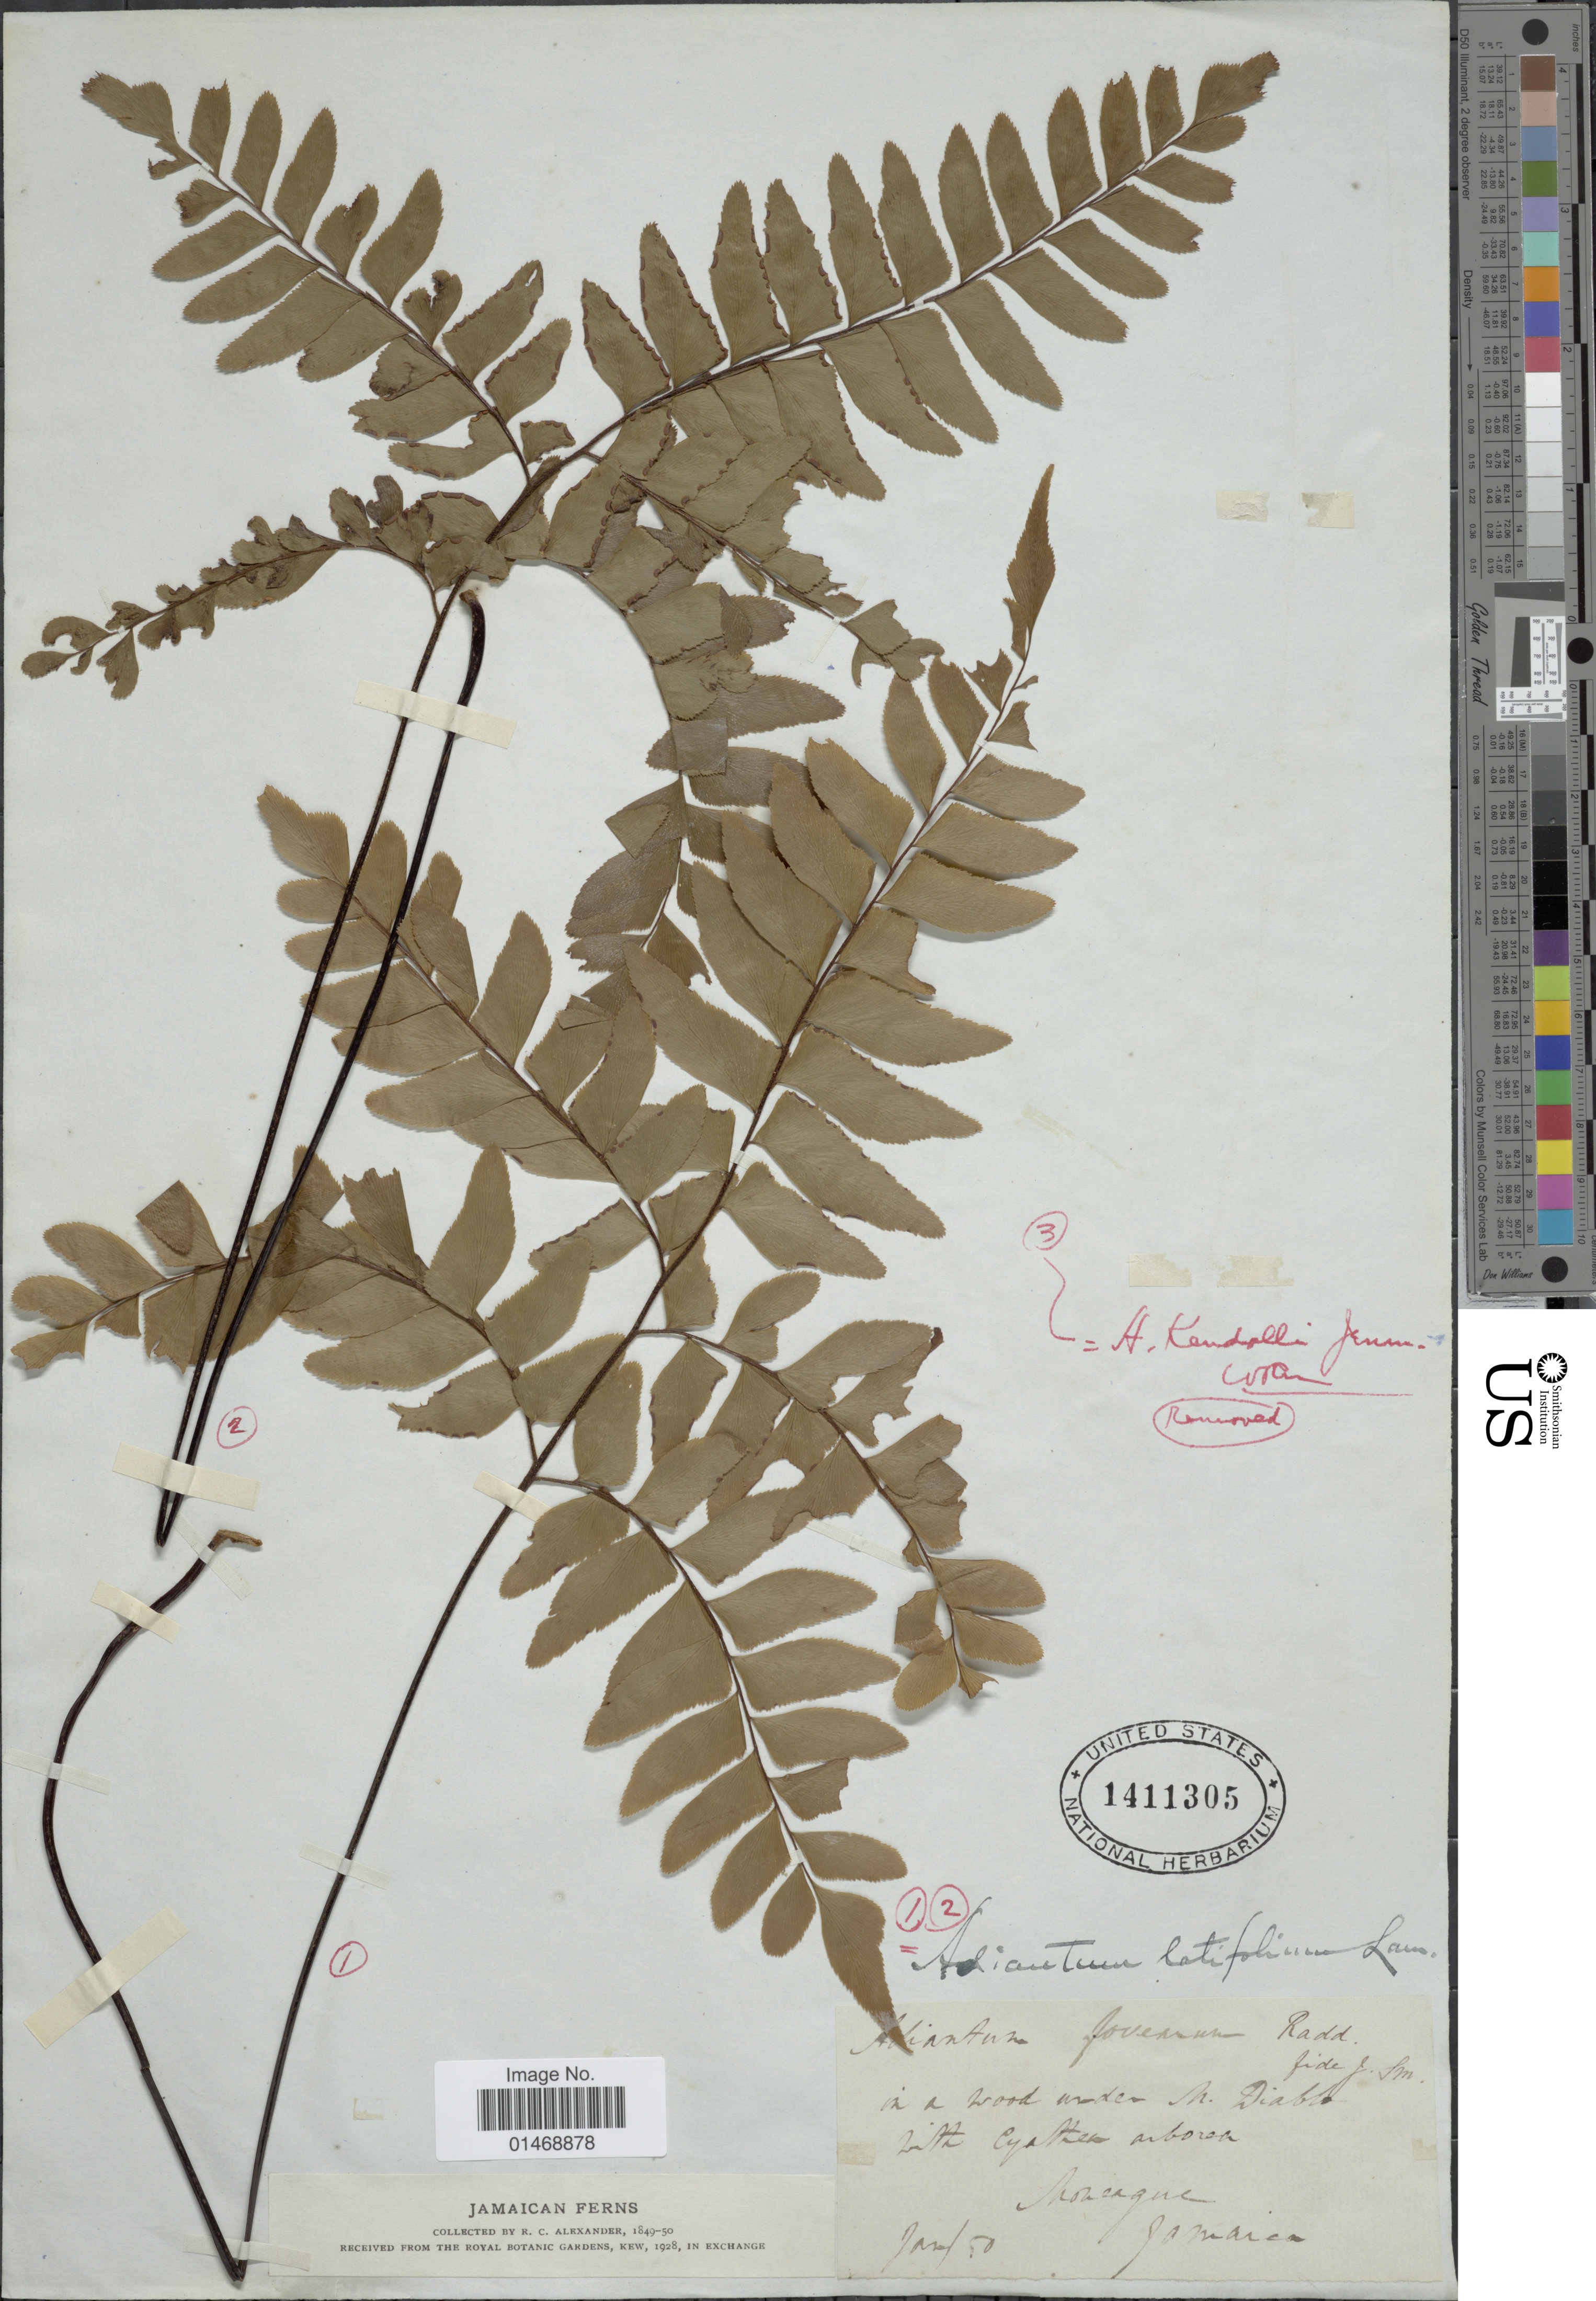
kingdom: Plantae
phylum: Tracheophyta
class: Polypodiopsida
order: Polypodiales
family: Pteridaceae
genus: Adiantum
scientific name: Adiantum latifolium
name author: Lam.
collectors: R. C. Alexander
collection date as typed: Transcribed d/m/y: /1/50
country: Jamaica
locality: Moneague.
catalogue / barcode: US 1411305